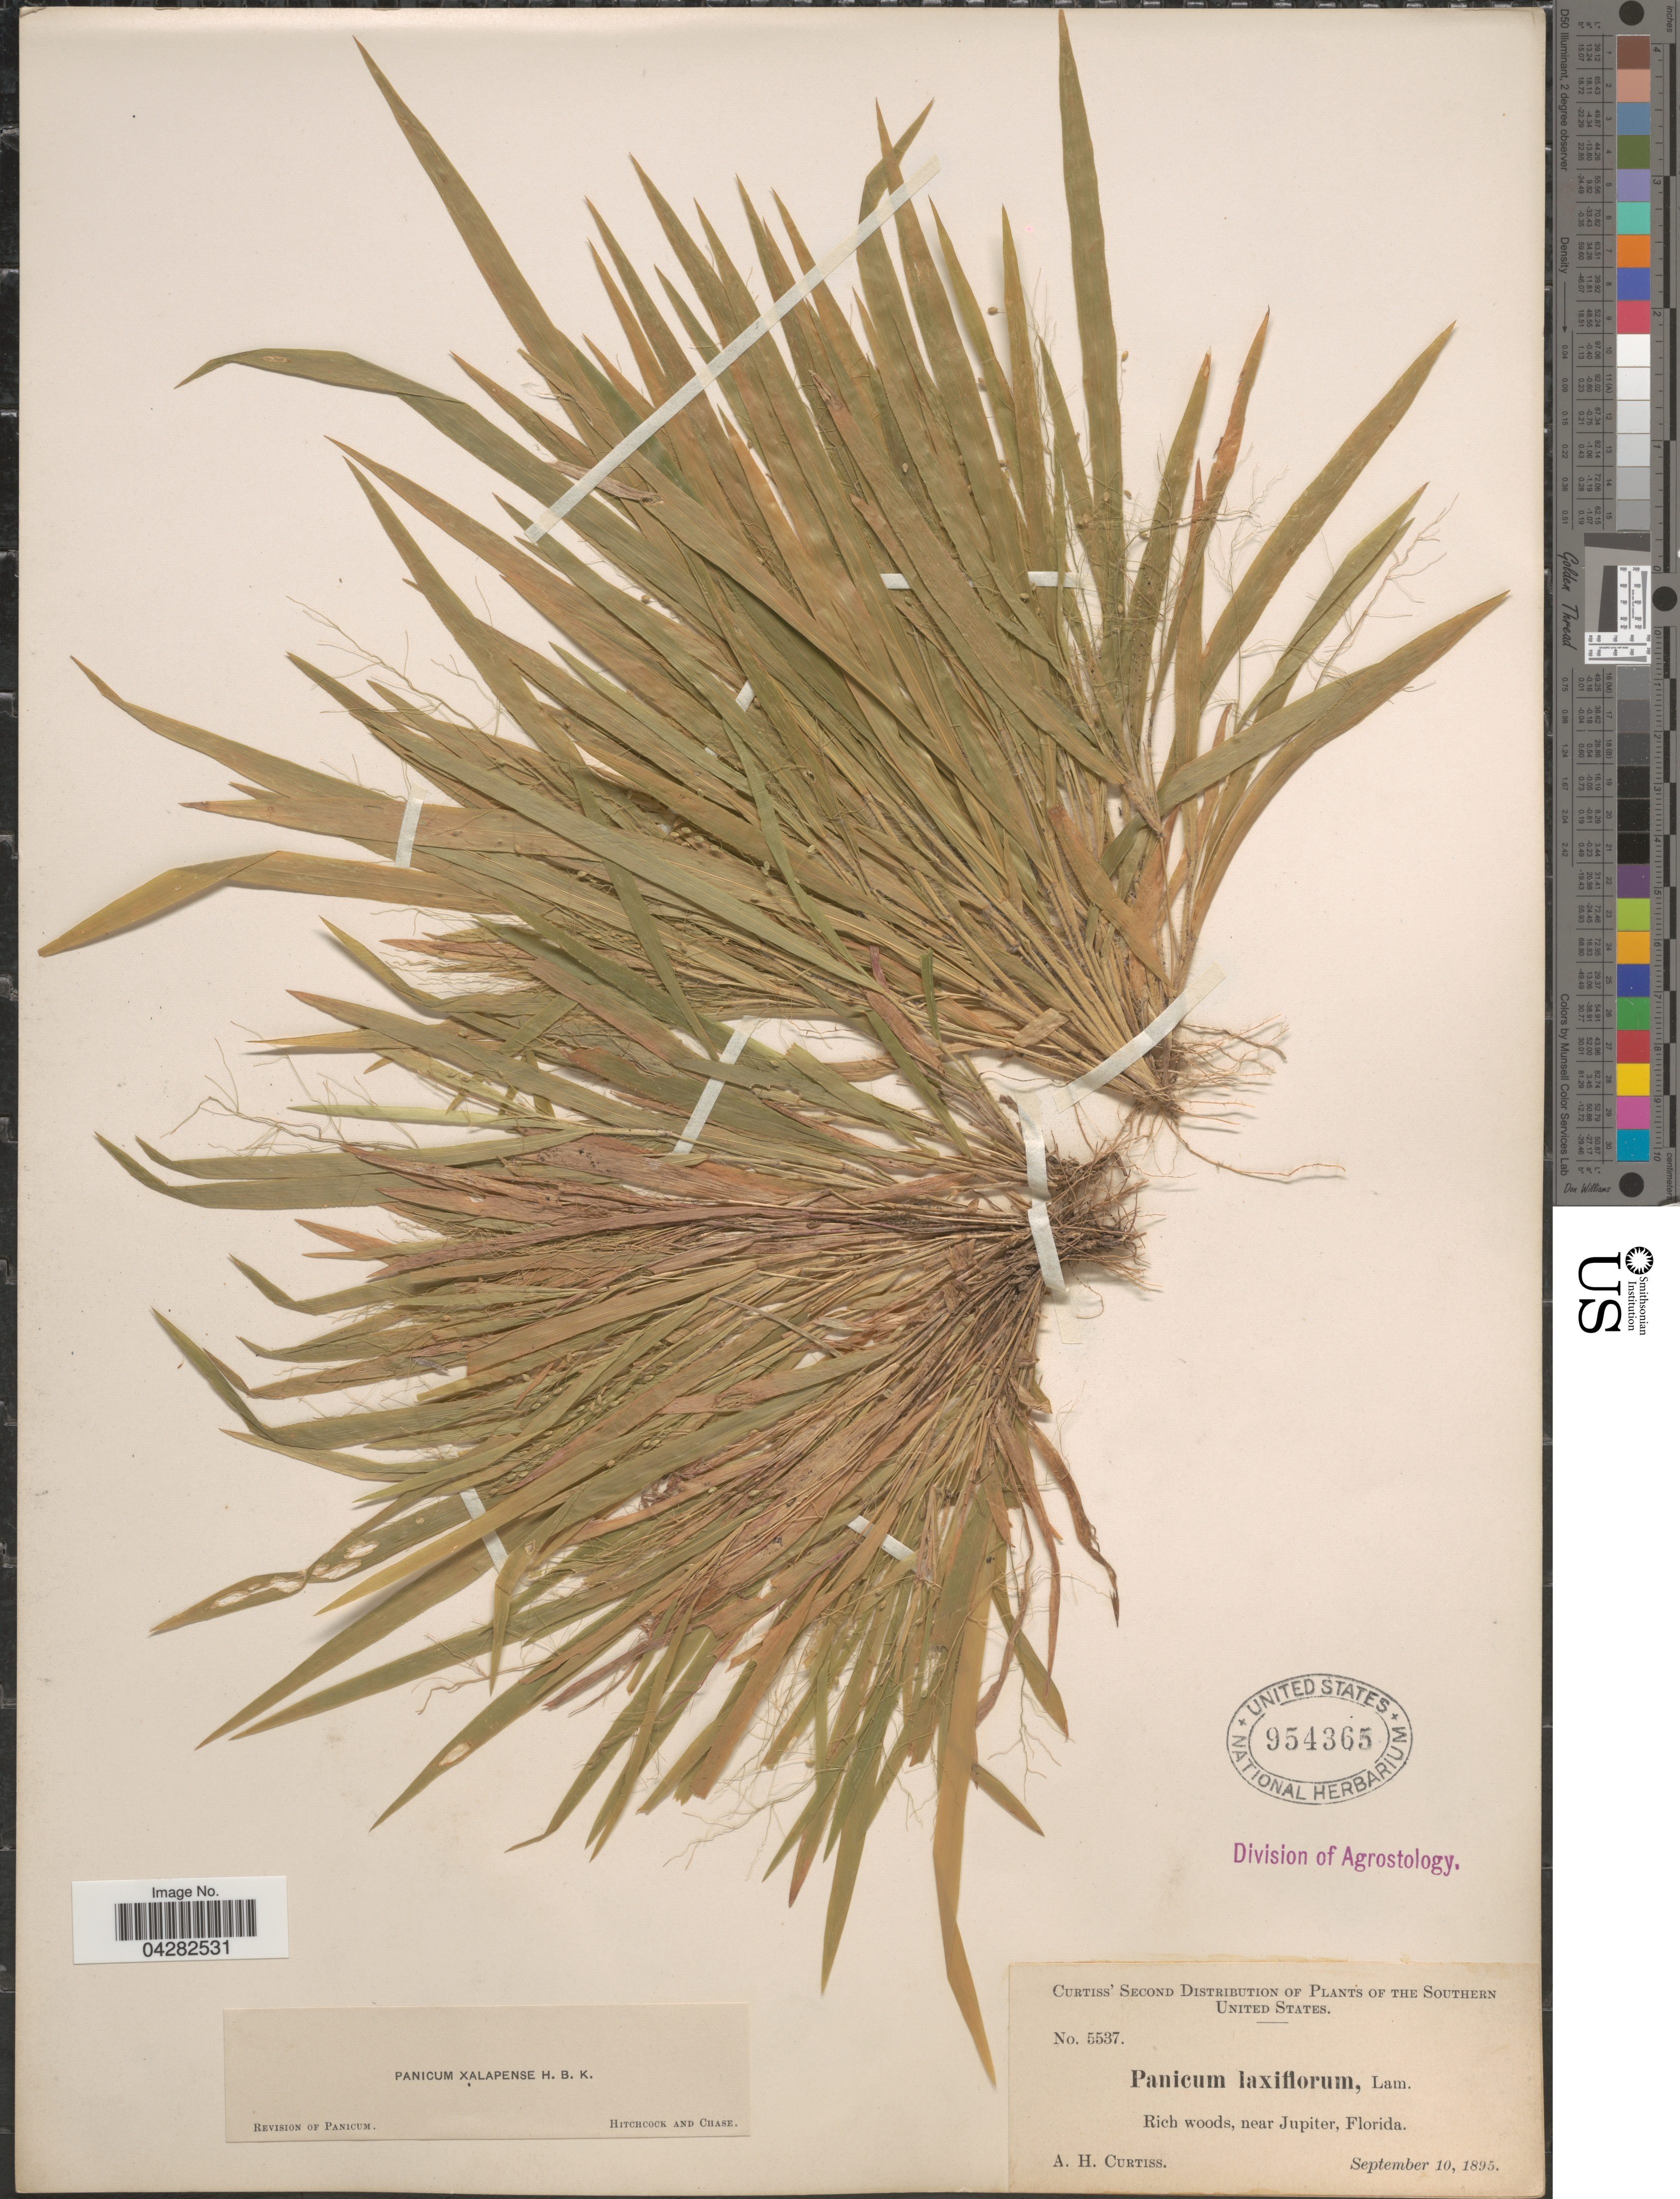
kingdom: Plantae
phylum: Tracheophyta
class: Liliopsida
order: Poales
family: Poaceae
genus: Dichanthelium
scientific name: Dichanthelium laxiflorum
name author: (Lam.) Gould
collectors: A. H. Curtiss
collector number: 5537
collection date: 1895-09-10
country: United States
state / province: Florida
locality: The Southern United States. Near Jupiter.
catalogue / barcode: US 954365